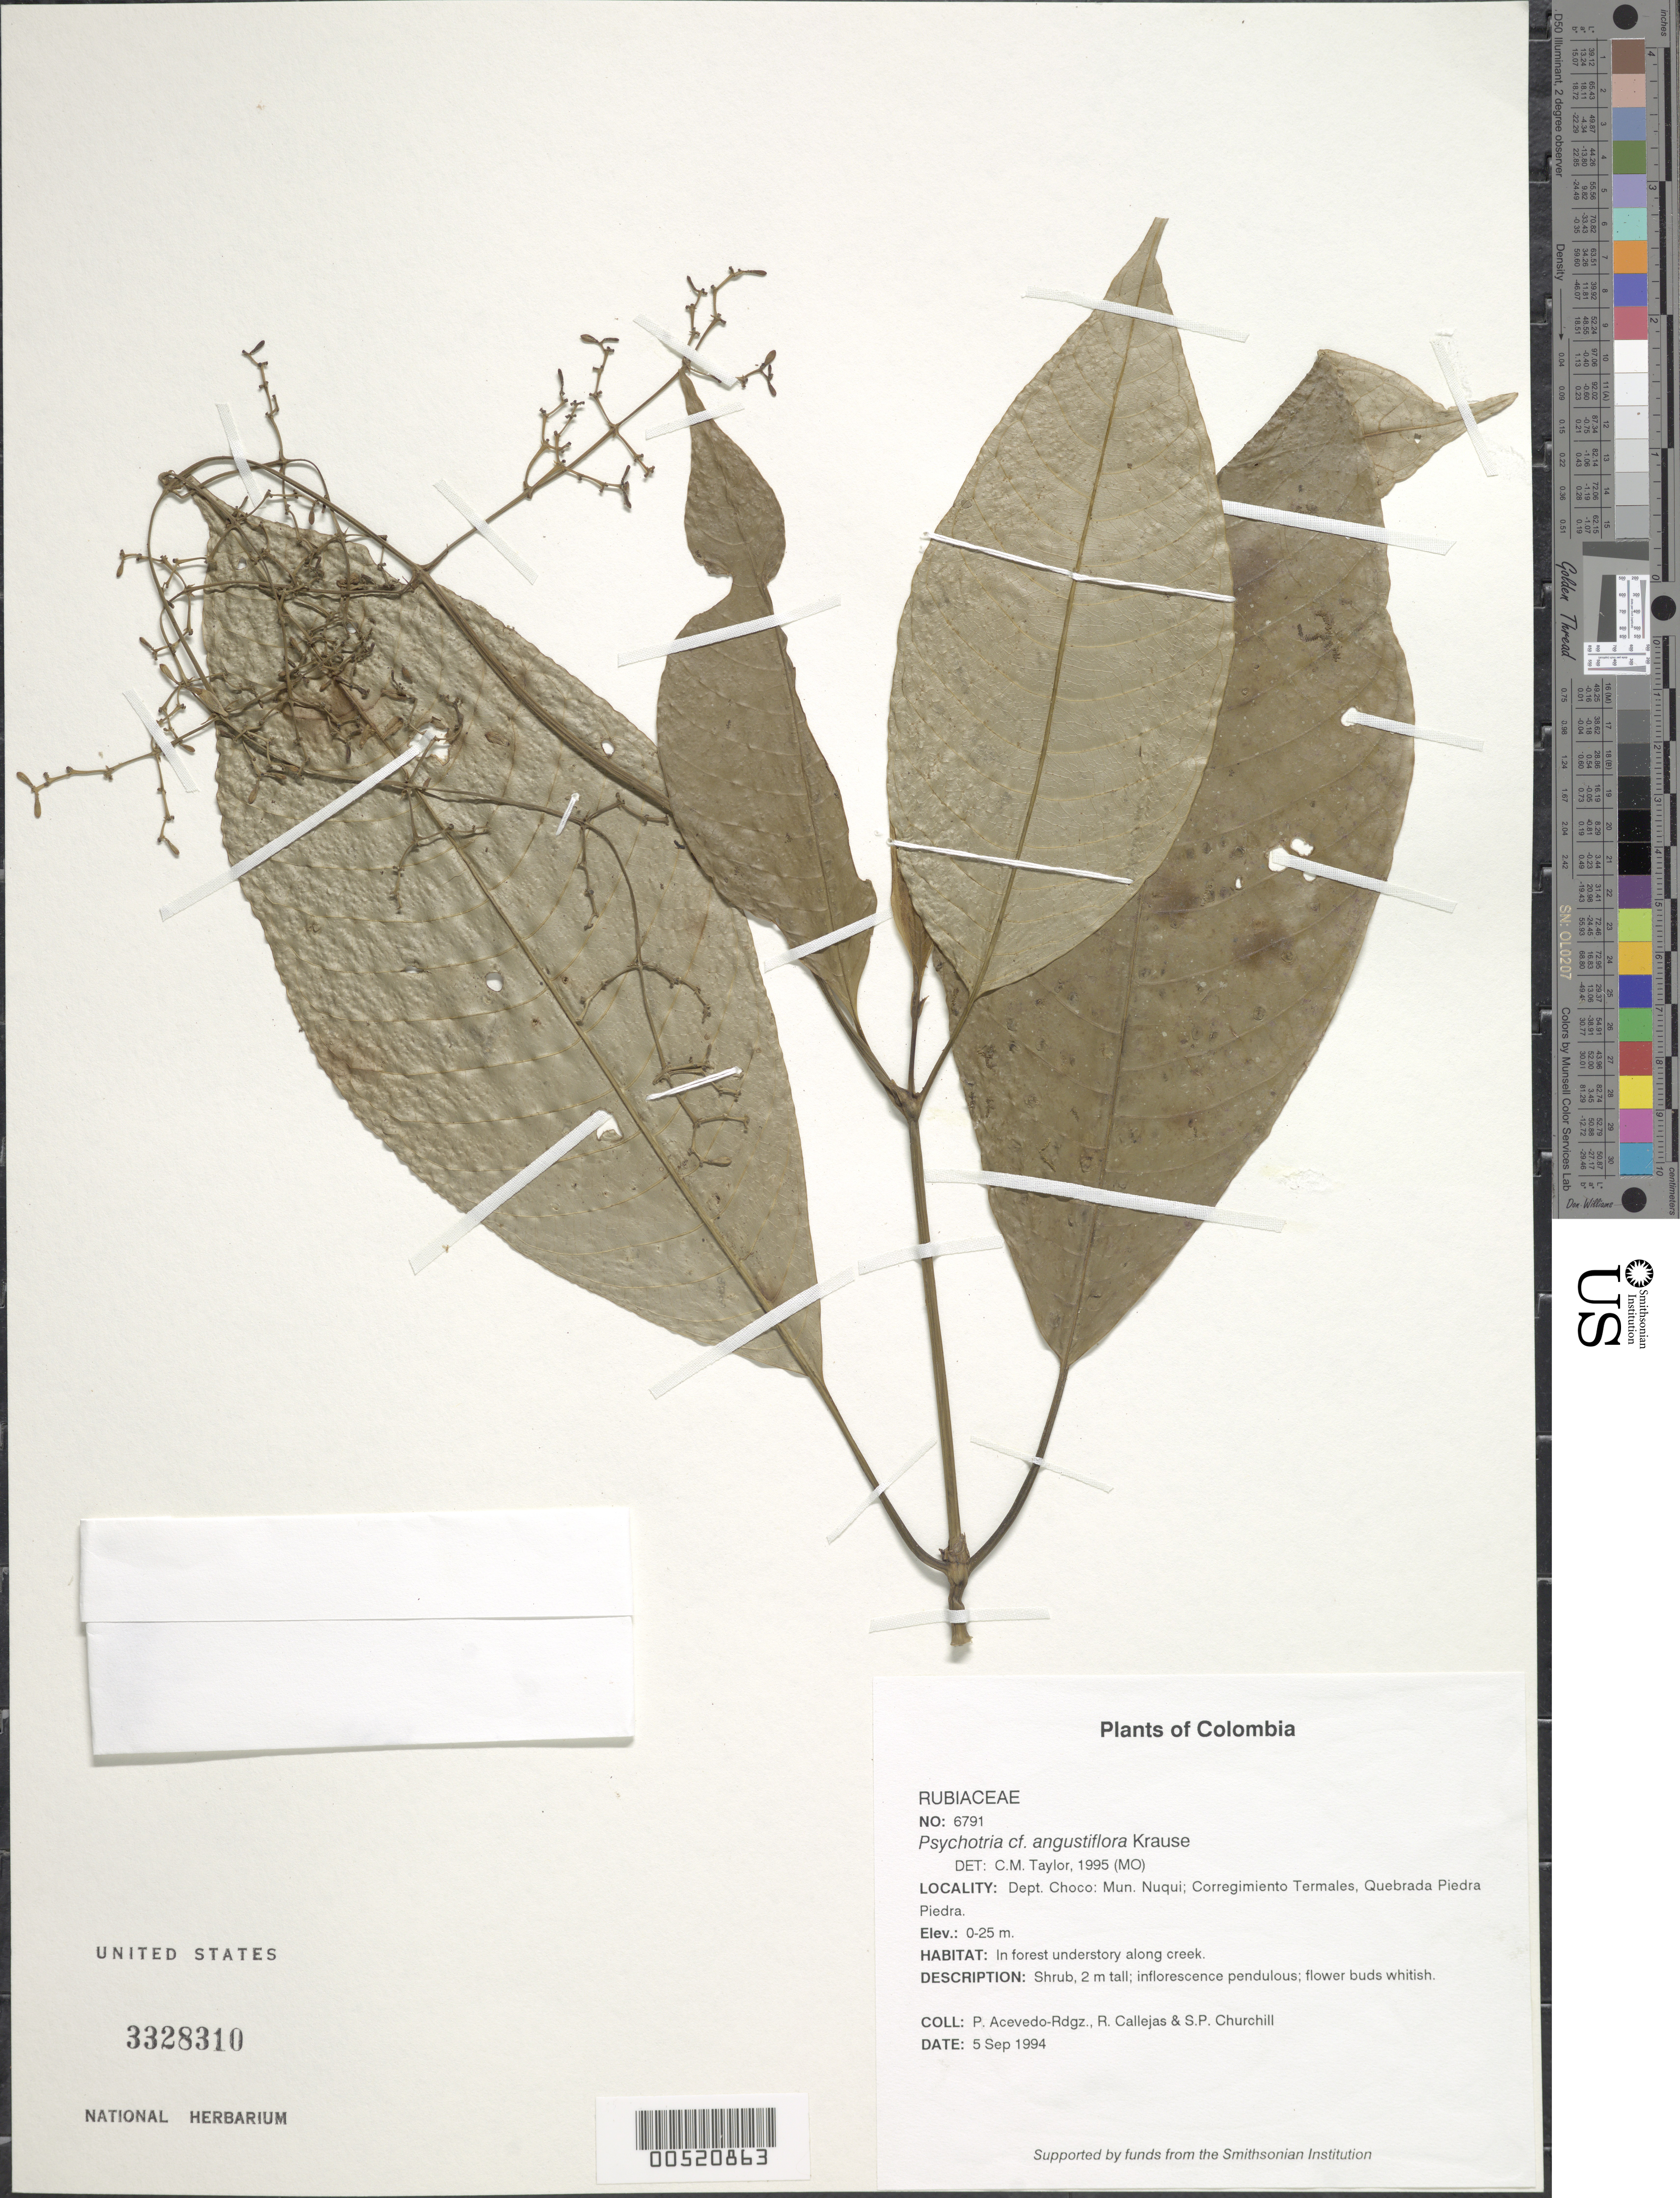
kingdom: Plantae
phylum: Tracheophyta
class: Magnoliopsida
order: Gentianales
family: Rubiaceae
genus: Psychotria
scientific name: Psychotria longirostris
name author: (Rusby) Standl.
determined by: Taylor, Charlotte M.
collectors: P. Acevedo-Rodr., R. Callejas & S. Churchill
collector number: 6791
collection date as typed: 05 Sep 1994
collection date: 1994-09-05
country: Colombia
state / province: Chocó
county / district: Nuqui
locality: Depart. Choco; Mun. Nuqui; Corregimiento Termales. Quebrada Piedra Piedra.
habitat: In forest understory along creek.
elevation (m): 0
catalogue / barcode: US 3328310